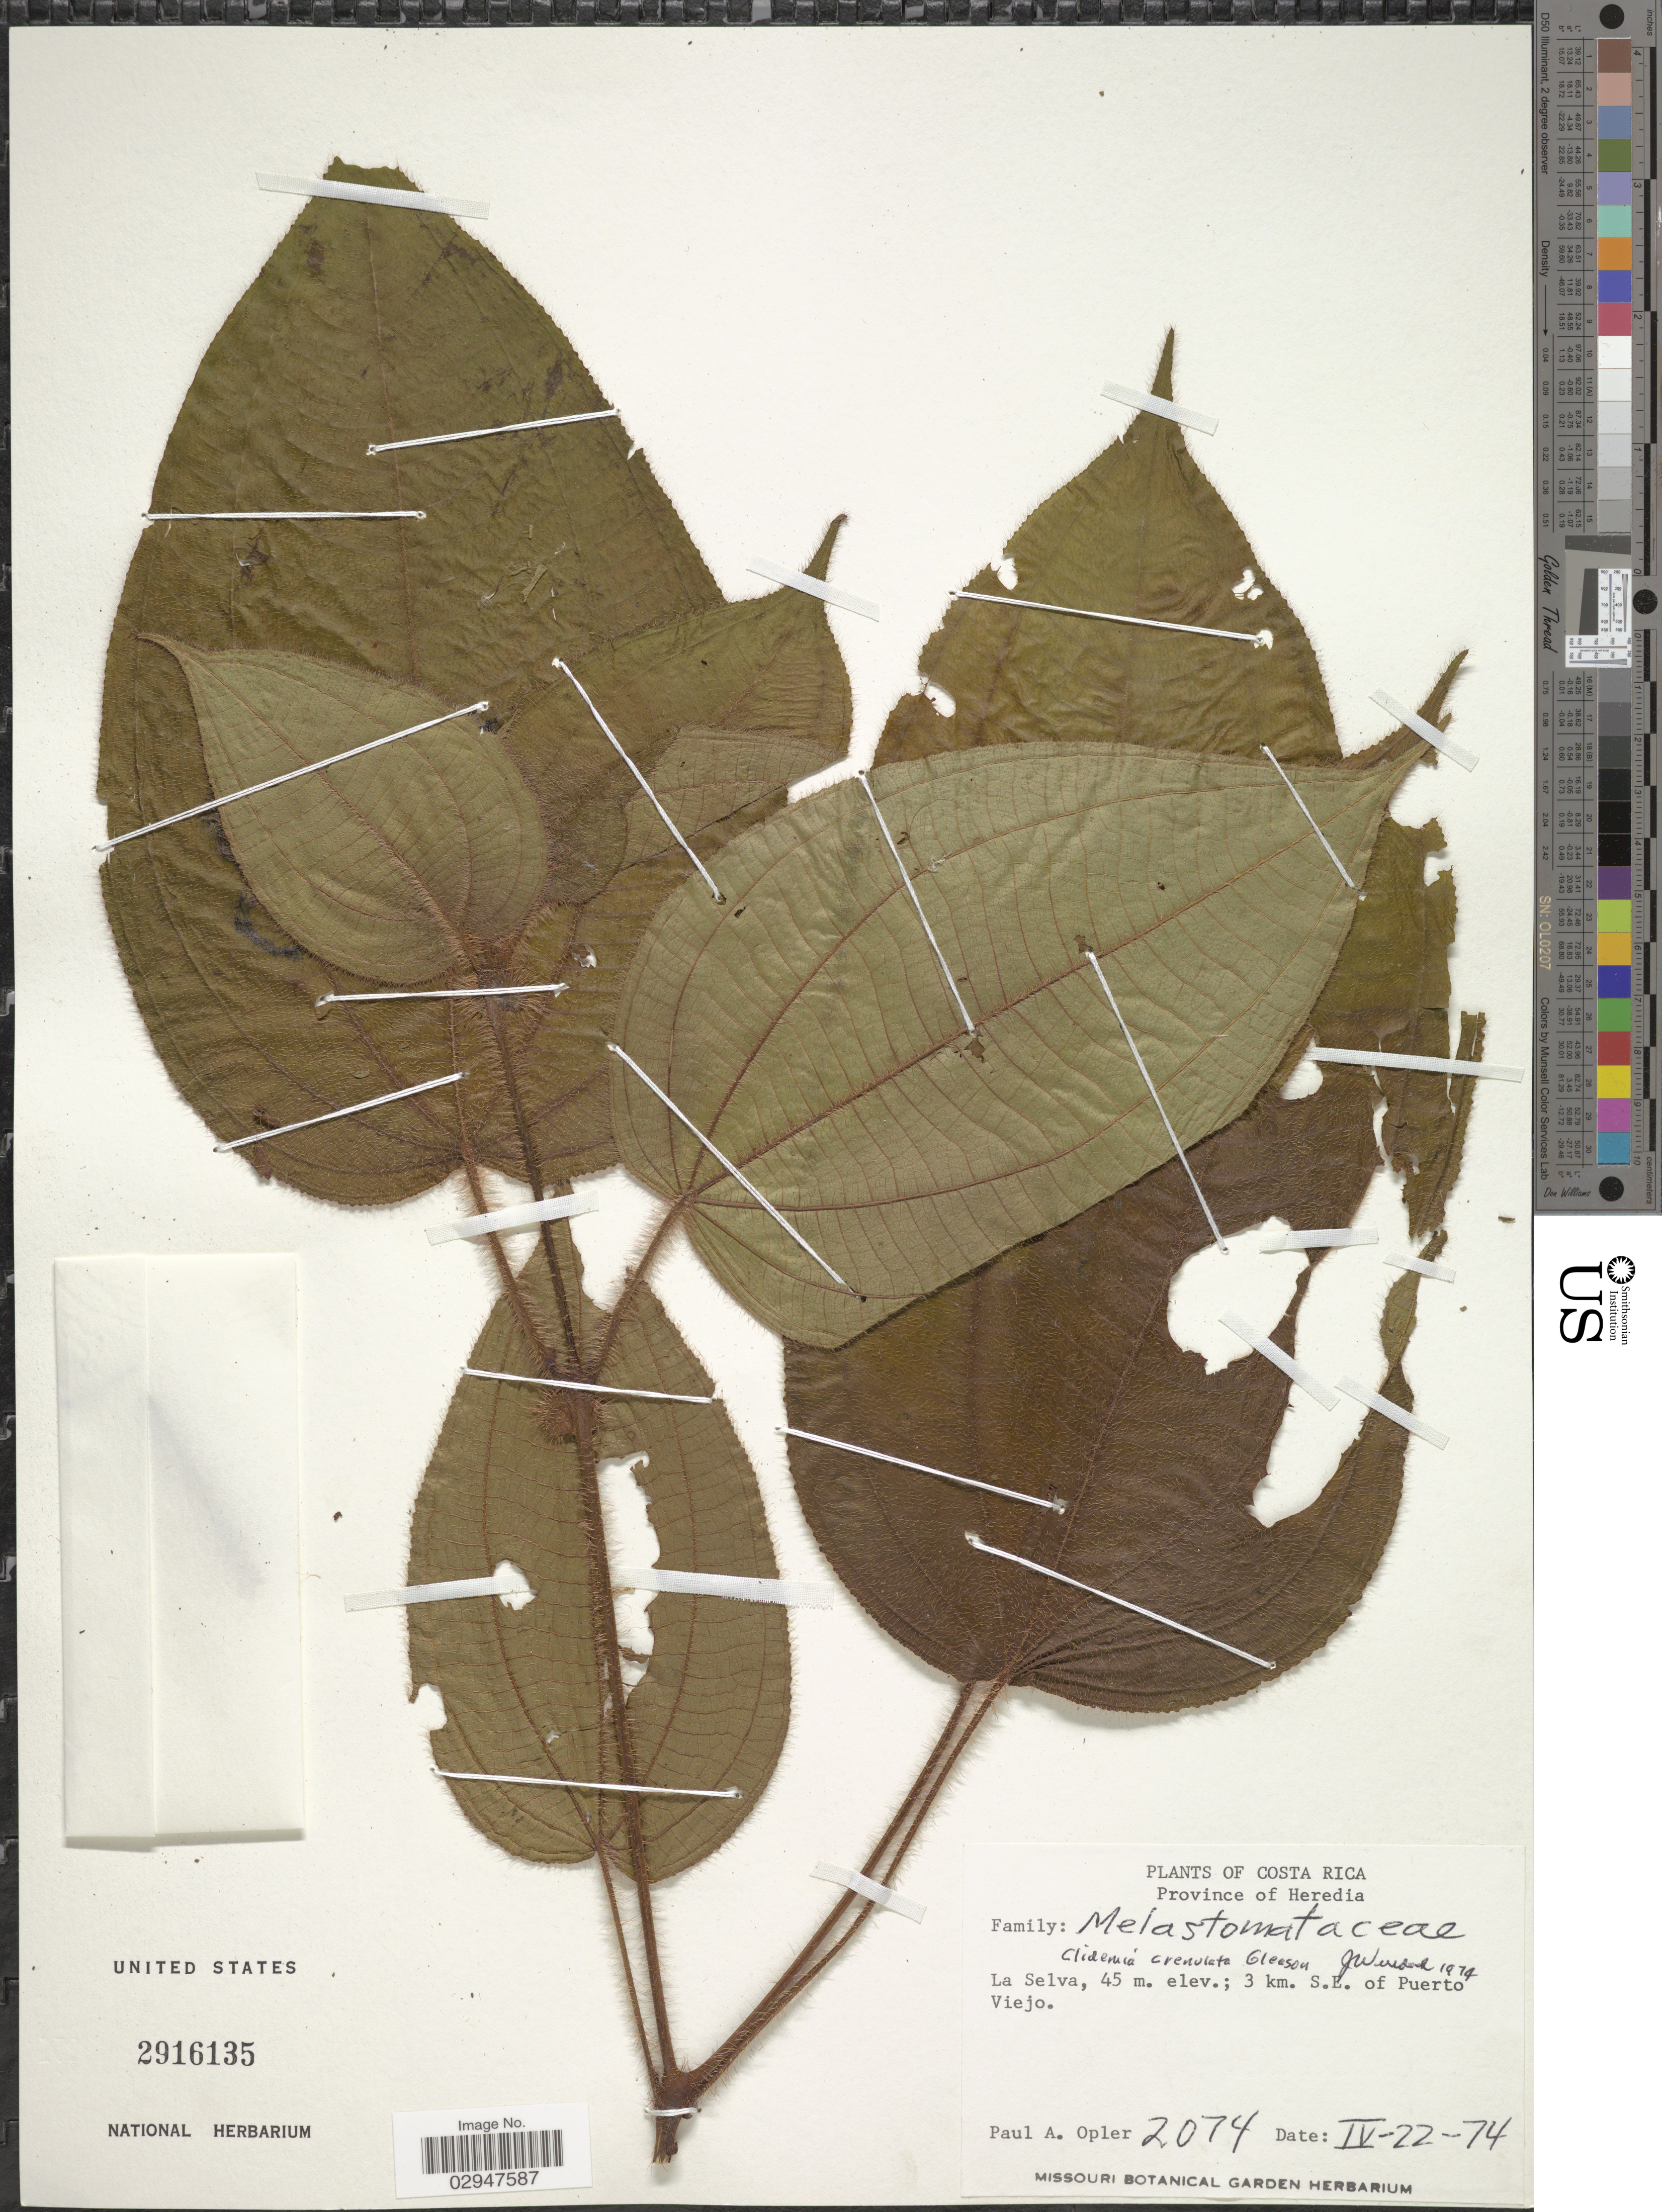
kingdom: Plantae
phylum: Tracheophyta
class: Magnoliopsida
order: Myrtales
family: Melastomataceae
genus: Clidemia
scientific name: Clidemia crenulata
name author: Gleason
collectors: P. Opler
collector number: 2074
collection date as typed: Transcribed d/m/y: 22/4/74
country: Costa Rica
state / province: Heredia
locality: La Selva, 3 km. S.E. of Puerto Viejo.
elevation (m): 45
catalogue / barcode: US 2916135